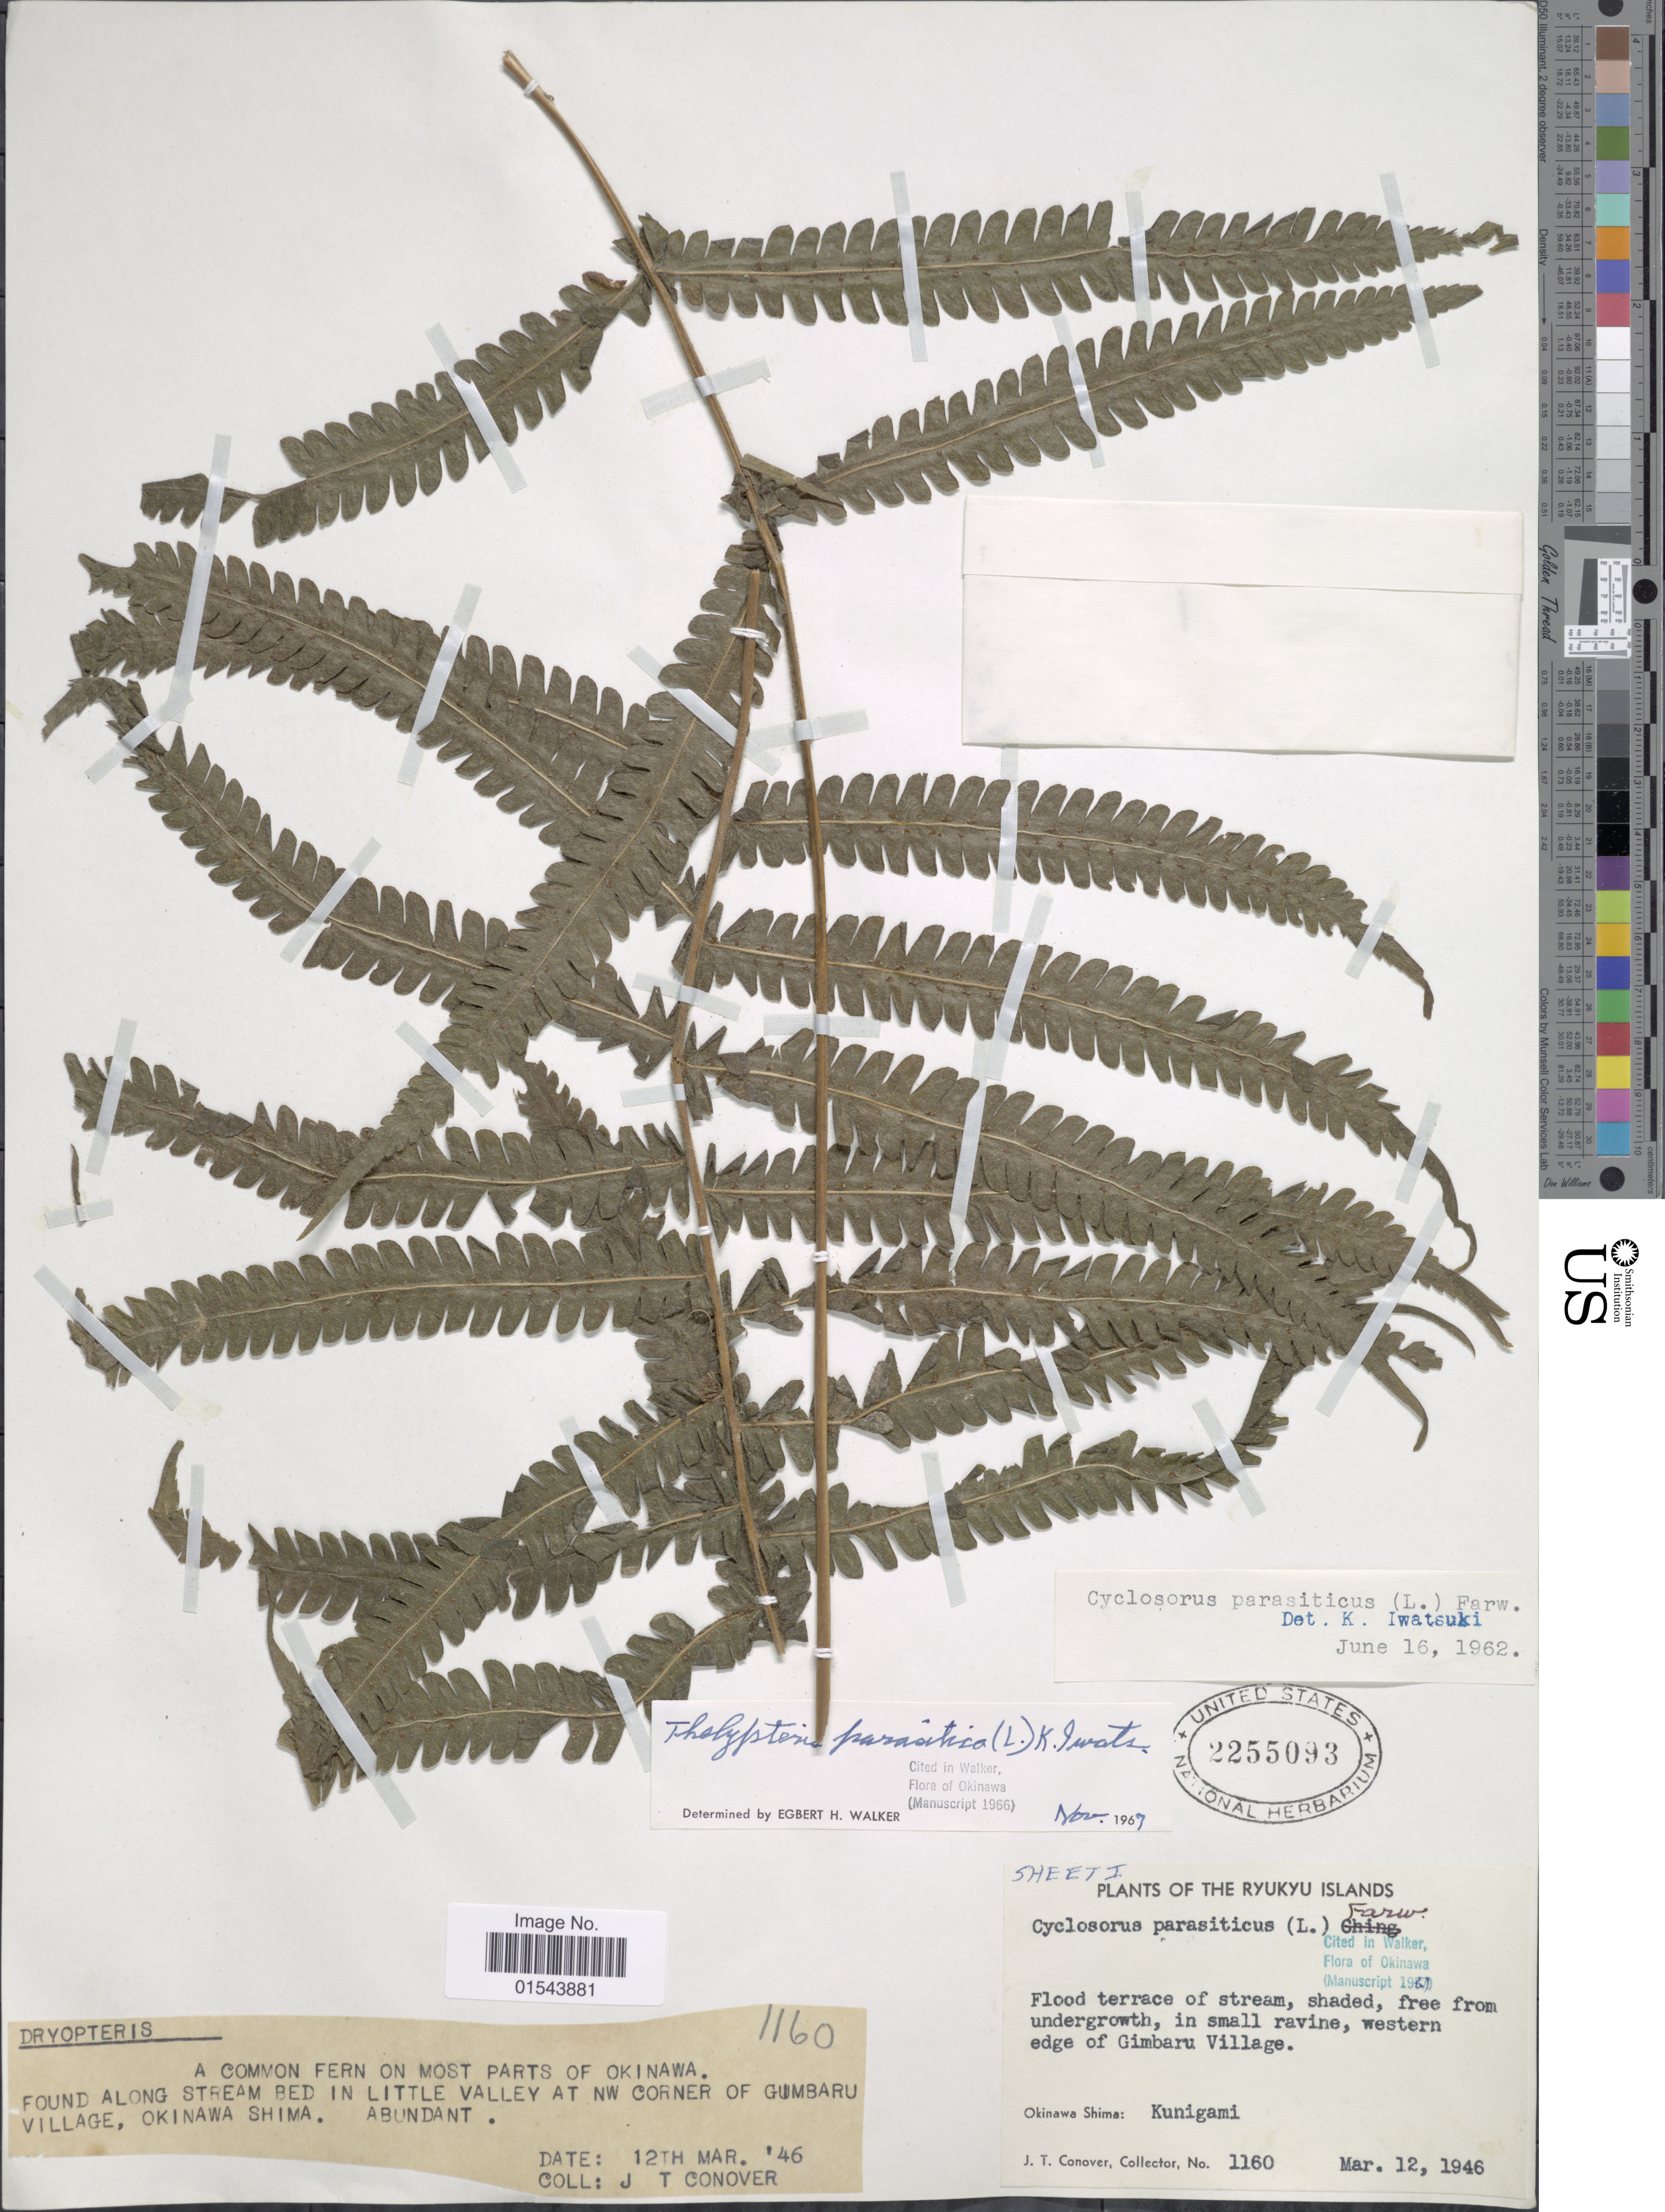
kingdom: Plantae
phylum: Tracheophyta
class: Polypodiopsida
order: Polypodiales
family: Thelypteridaceae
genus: Christella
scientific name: Christella parasitica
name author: (L.) H. Lév.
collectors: J. T. Conover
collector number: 1160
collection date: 1946-03-12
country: Japan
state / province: Okinawa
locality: Okinawa Shima: Kunigami. The Ryukyu Islands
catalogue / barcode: US 2255093